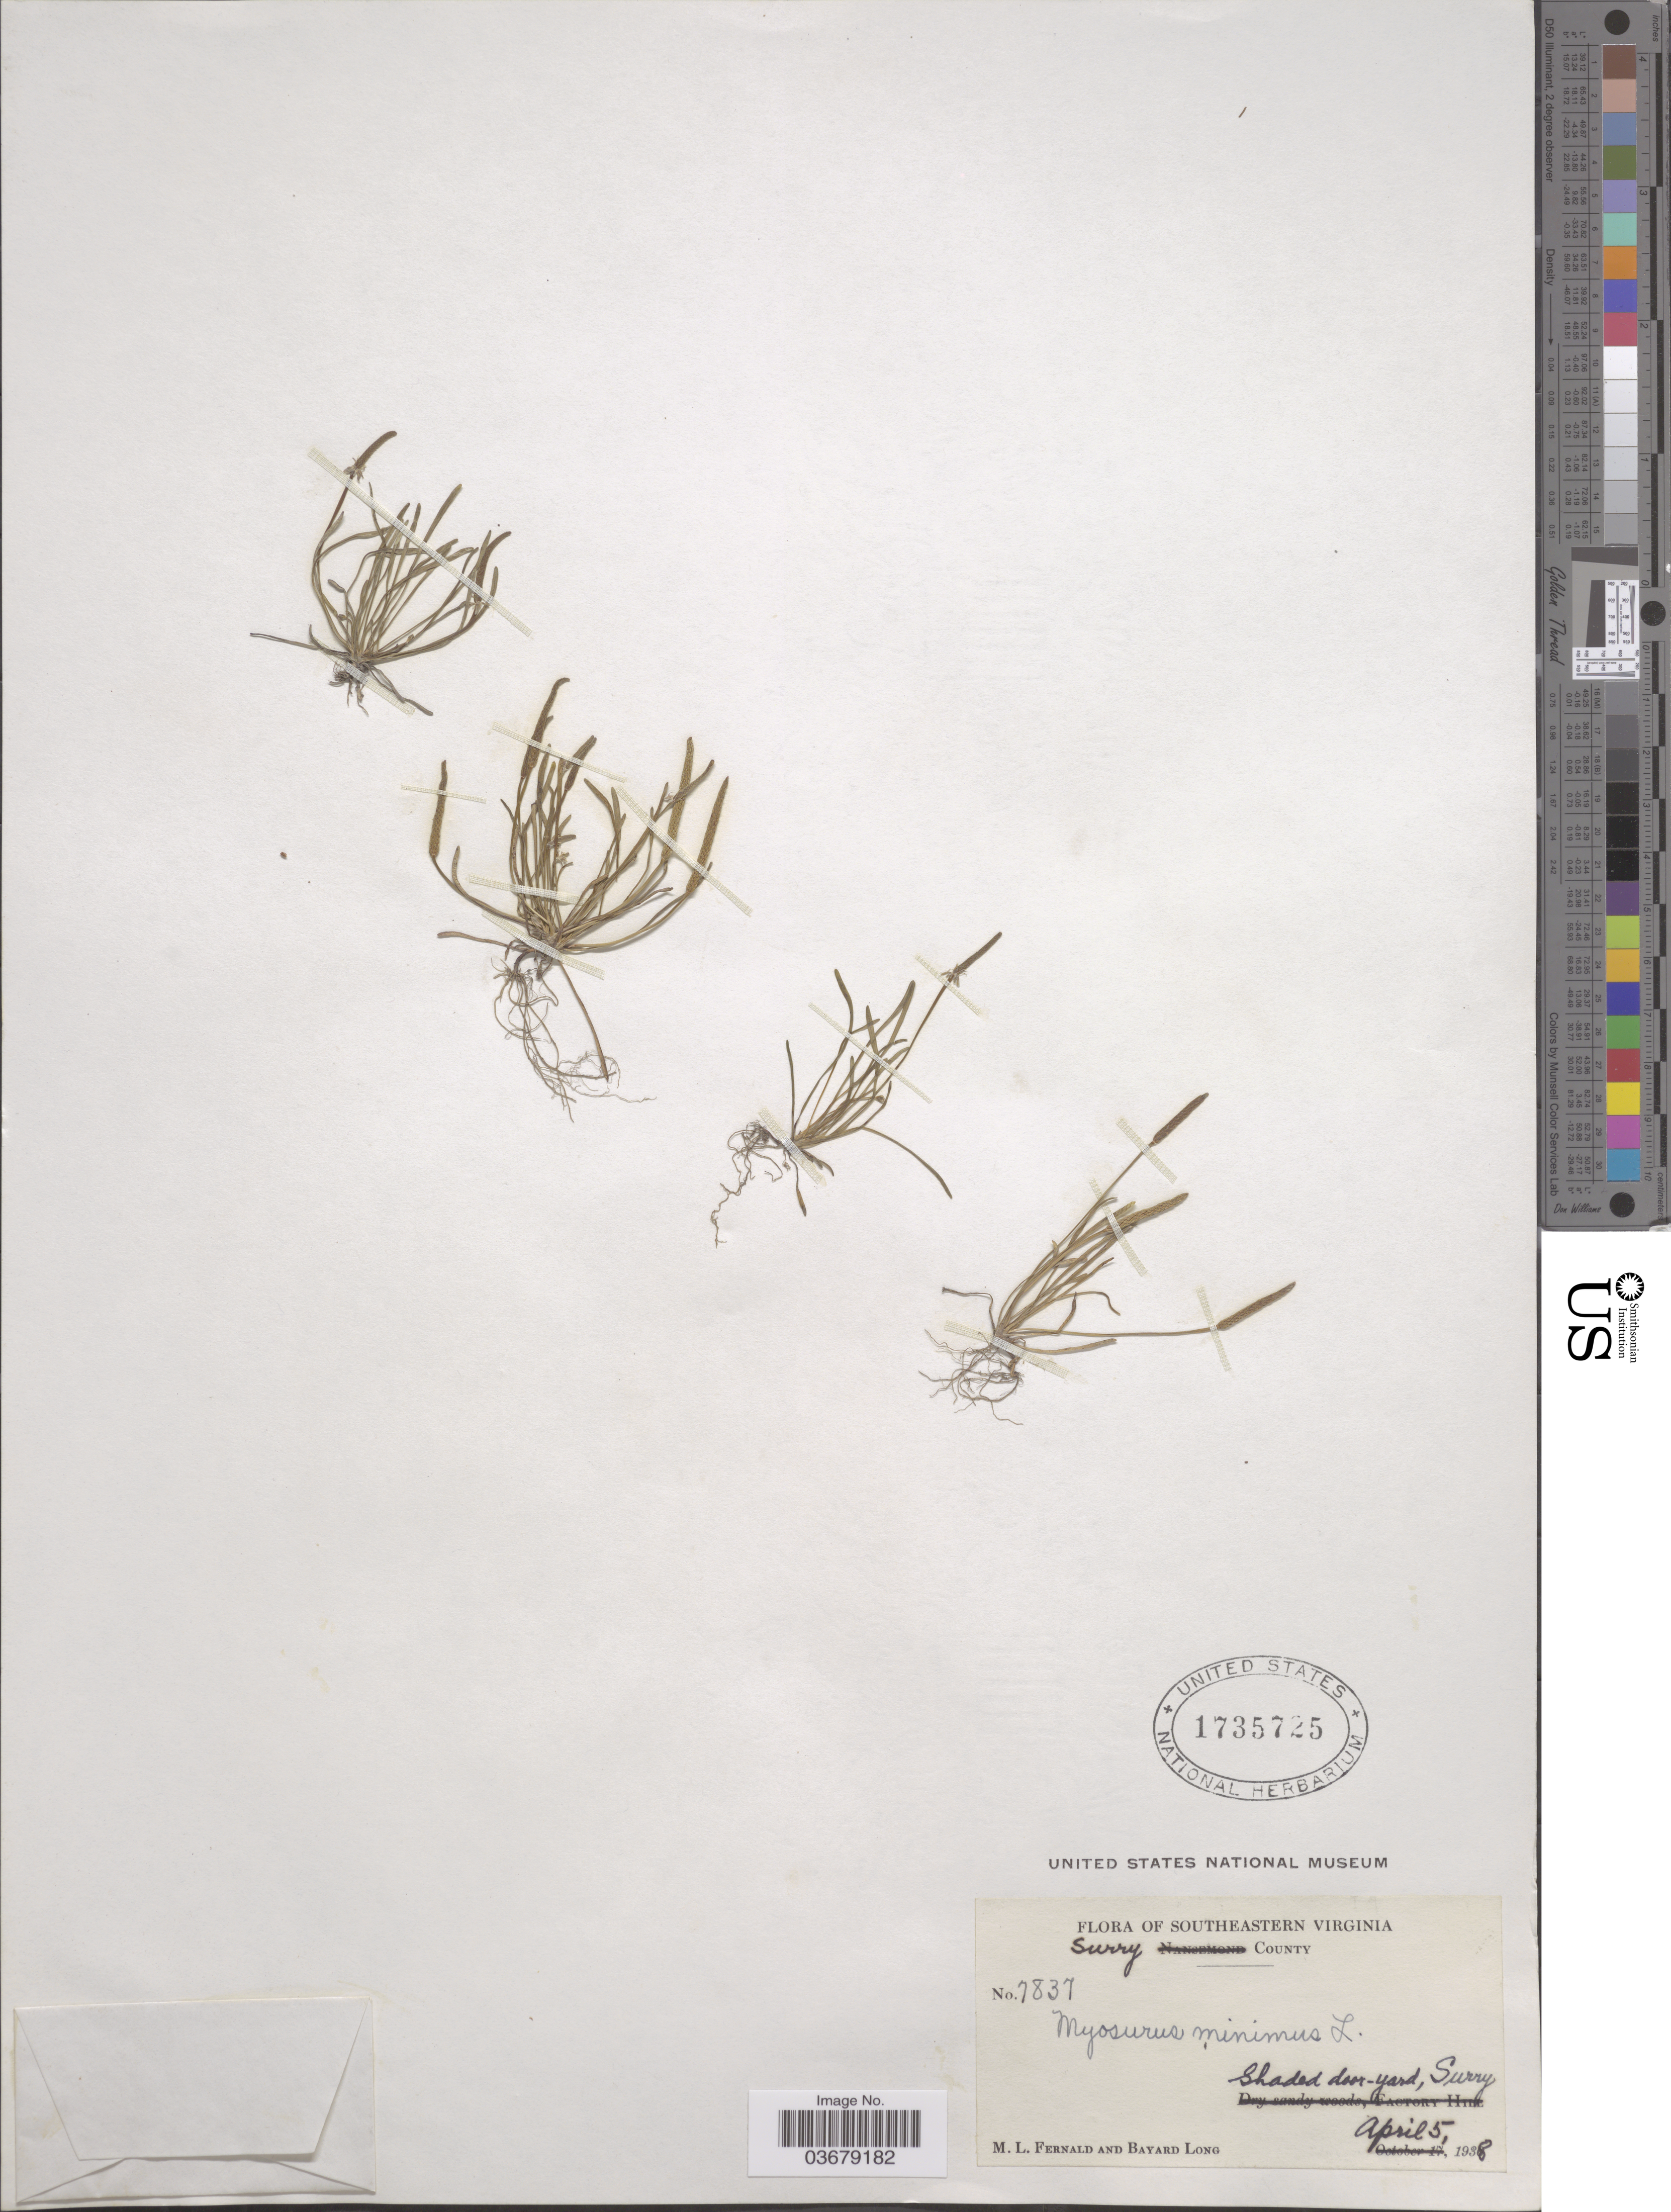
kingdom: Plantae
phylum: Tracheophyta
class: Magnoliopsida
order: Ranunculales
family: Ranunculaceae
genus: Myosurus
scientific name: Myosurus minimus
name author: L.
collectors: M. L. Fernald & B. Long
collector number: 7837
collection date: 1938-04-05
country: United States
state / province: Virginia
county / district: Surry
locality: Southeastern Virginia. Surry County. Surry.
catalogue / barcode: US 1735725